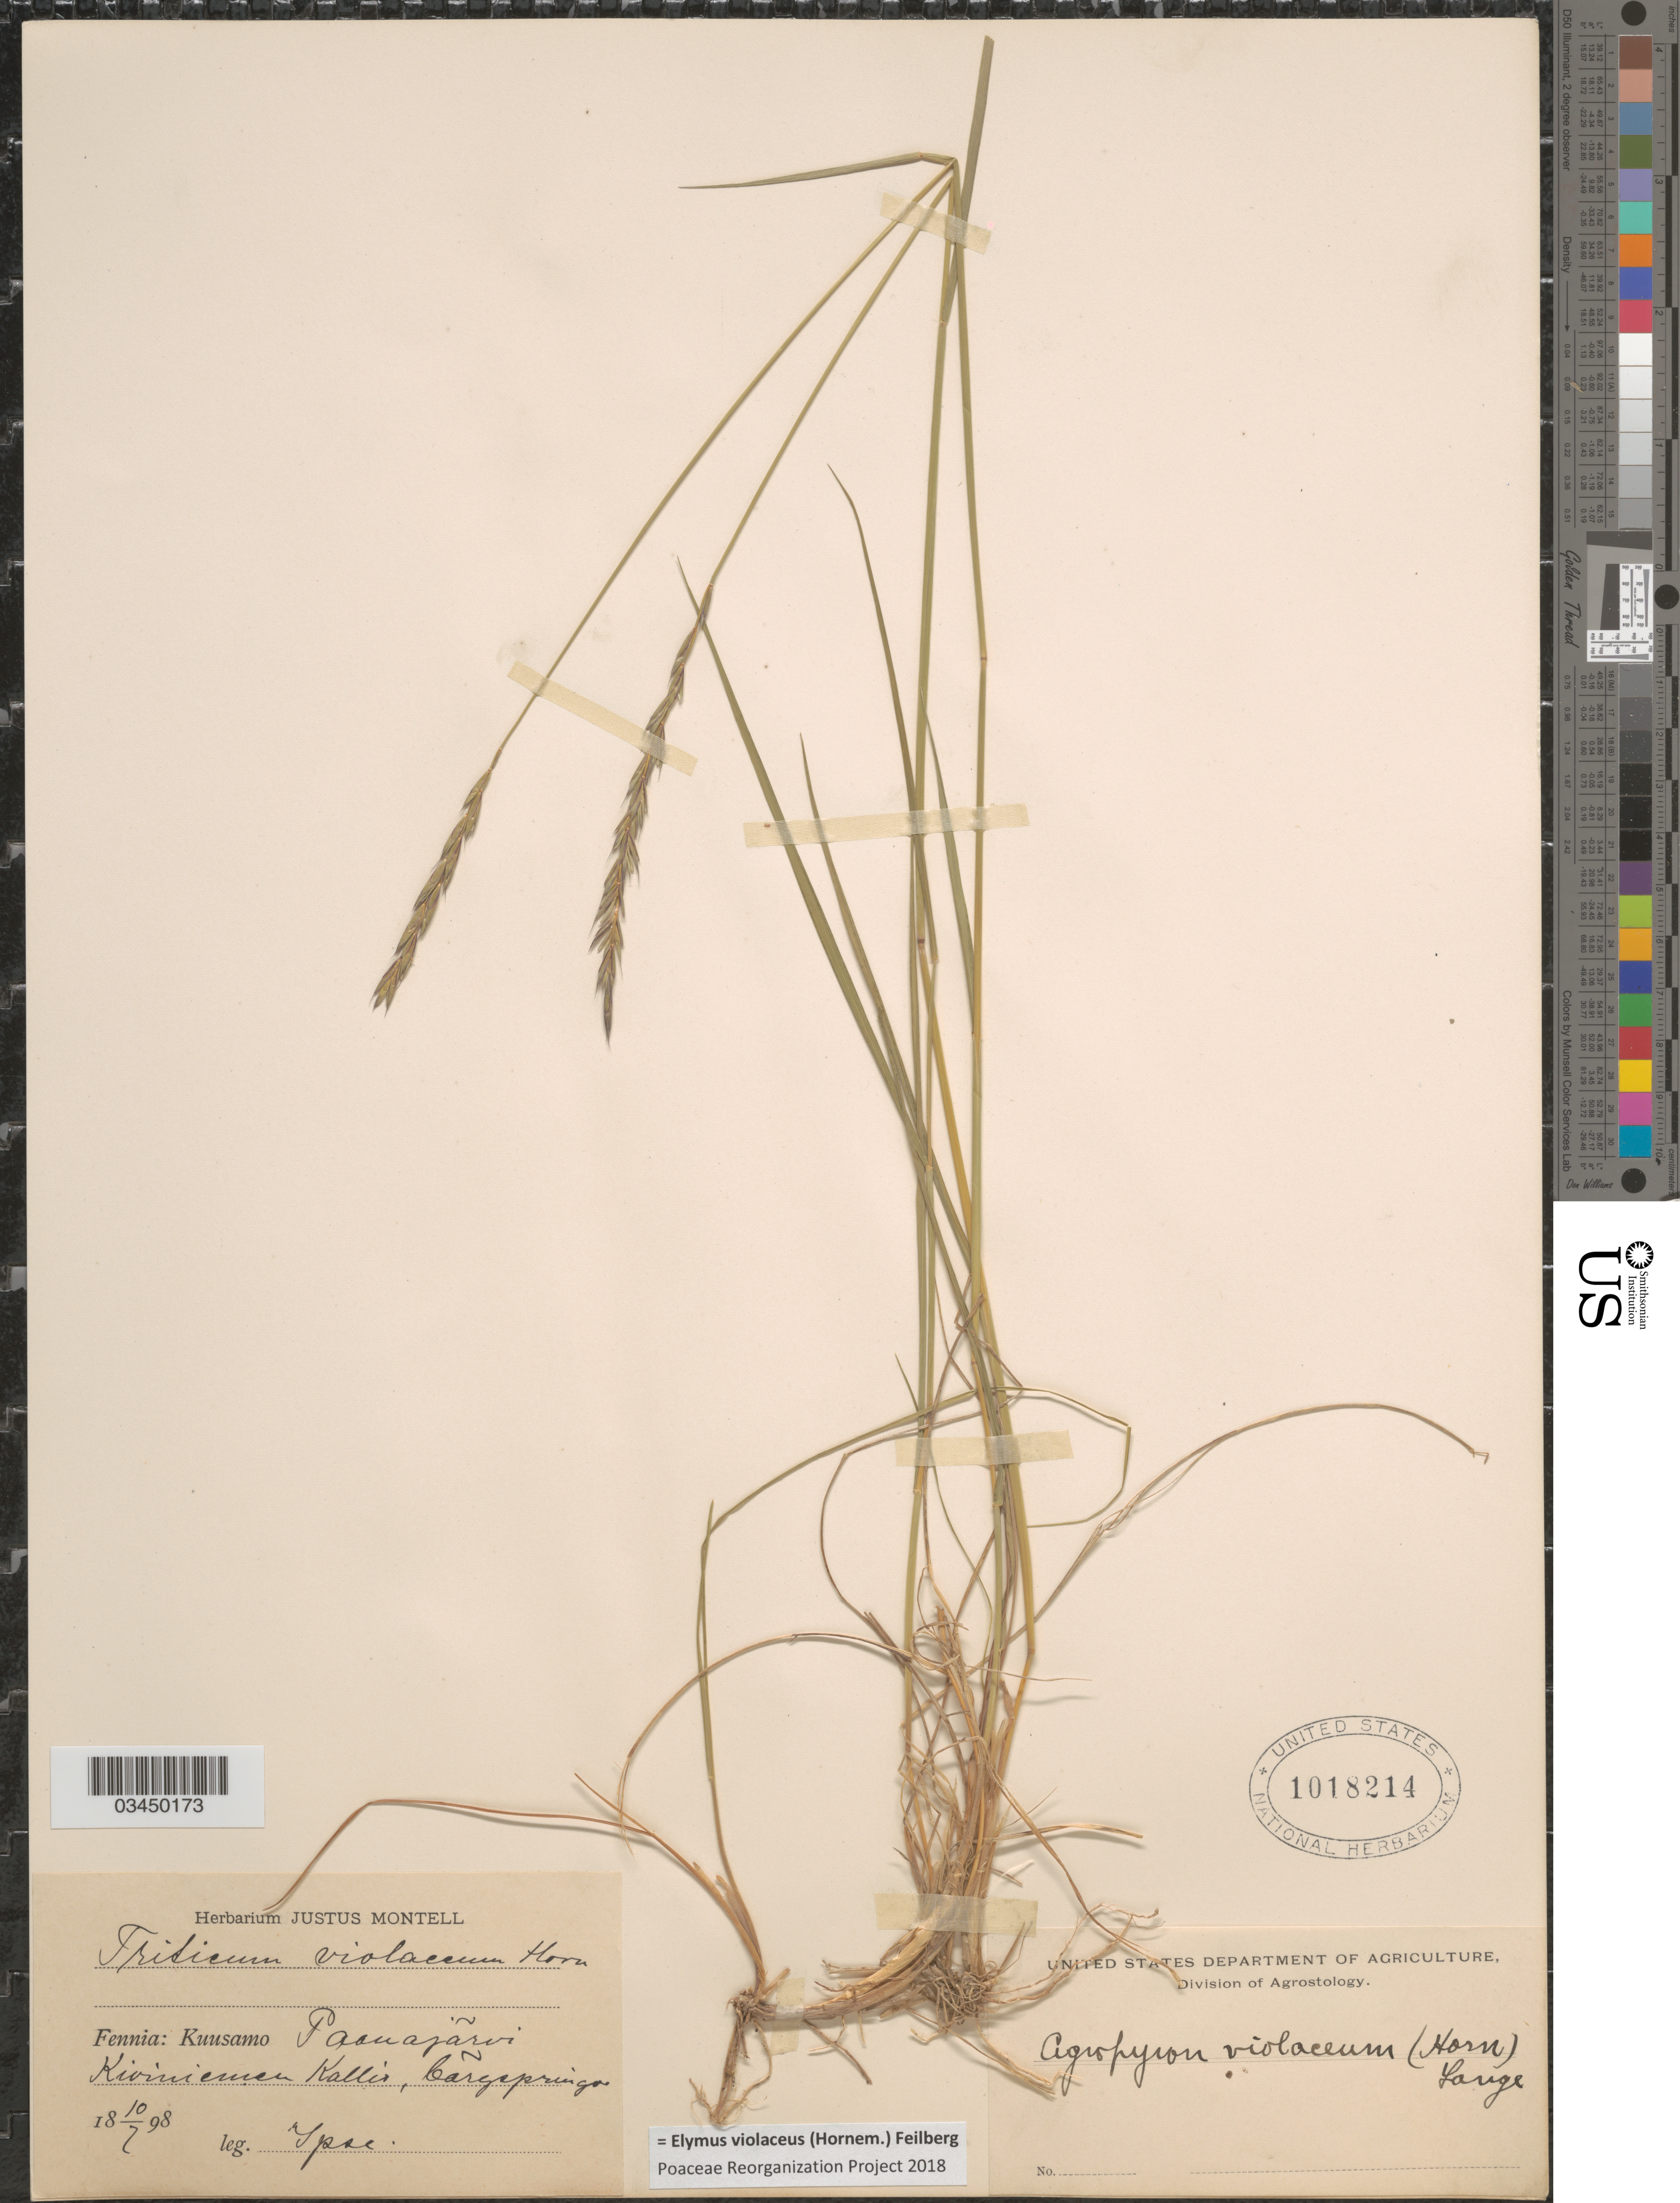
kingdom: Plantae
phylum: Tracheophyta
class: Liliopsida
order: Poales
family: Poaceae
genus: Elymus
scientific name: Elymus violaceus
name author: (Hornem.) Feilberg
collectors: J. Montell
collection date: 1898-07-10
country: Finland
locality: Fennia: Kuusamo Paanajärvi. Kiviniemi Kallis, bãrgspringer.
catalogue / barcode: US 1018214